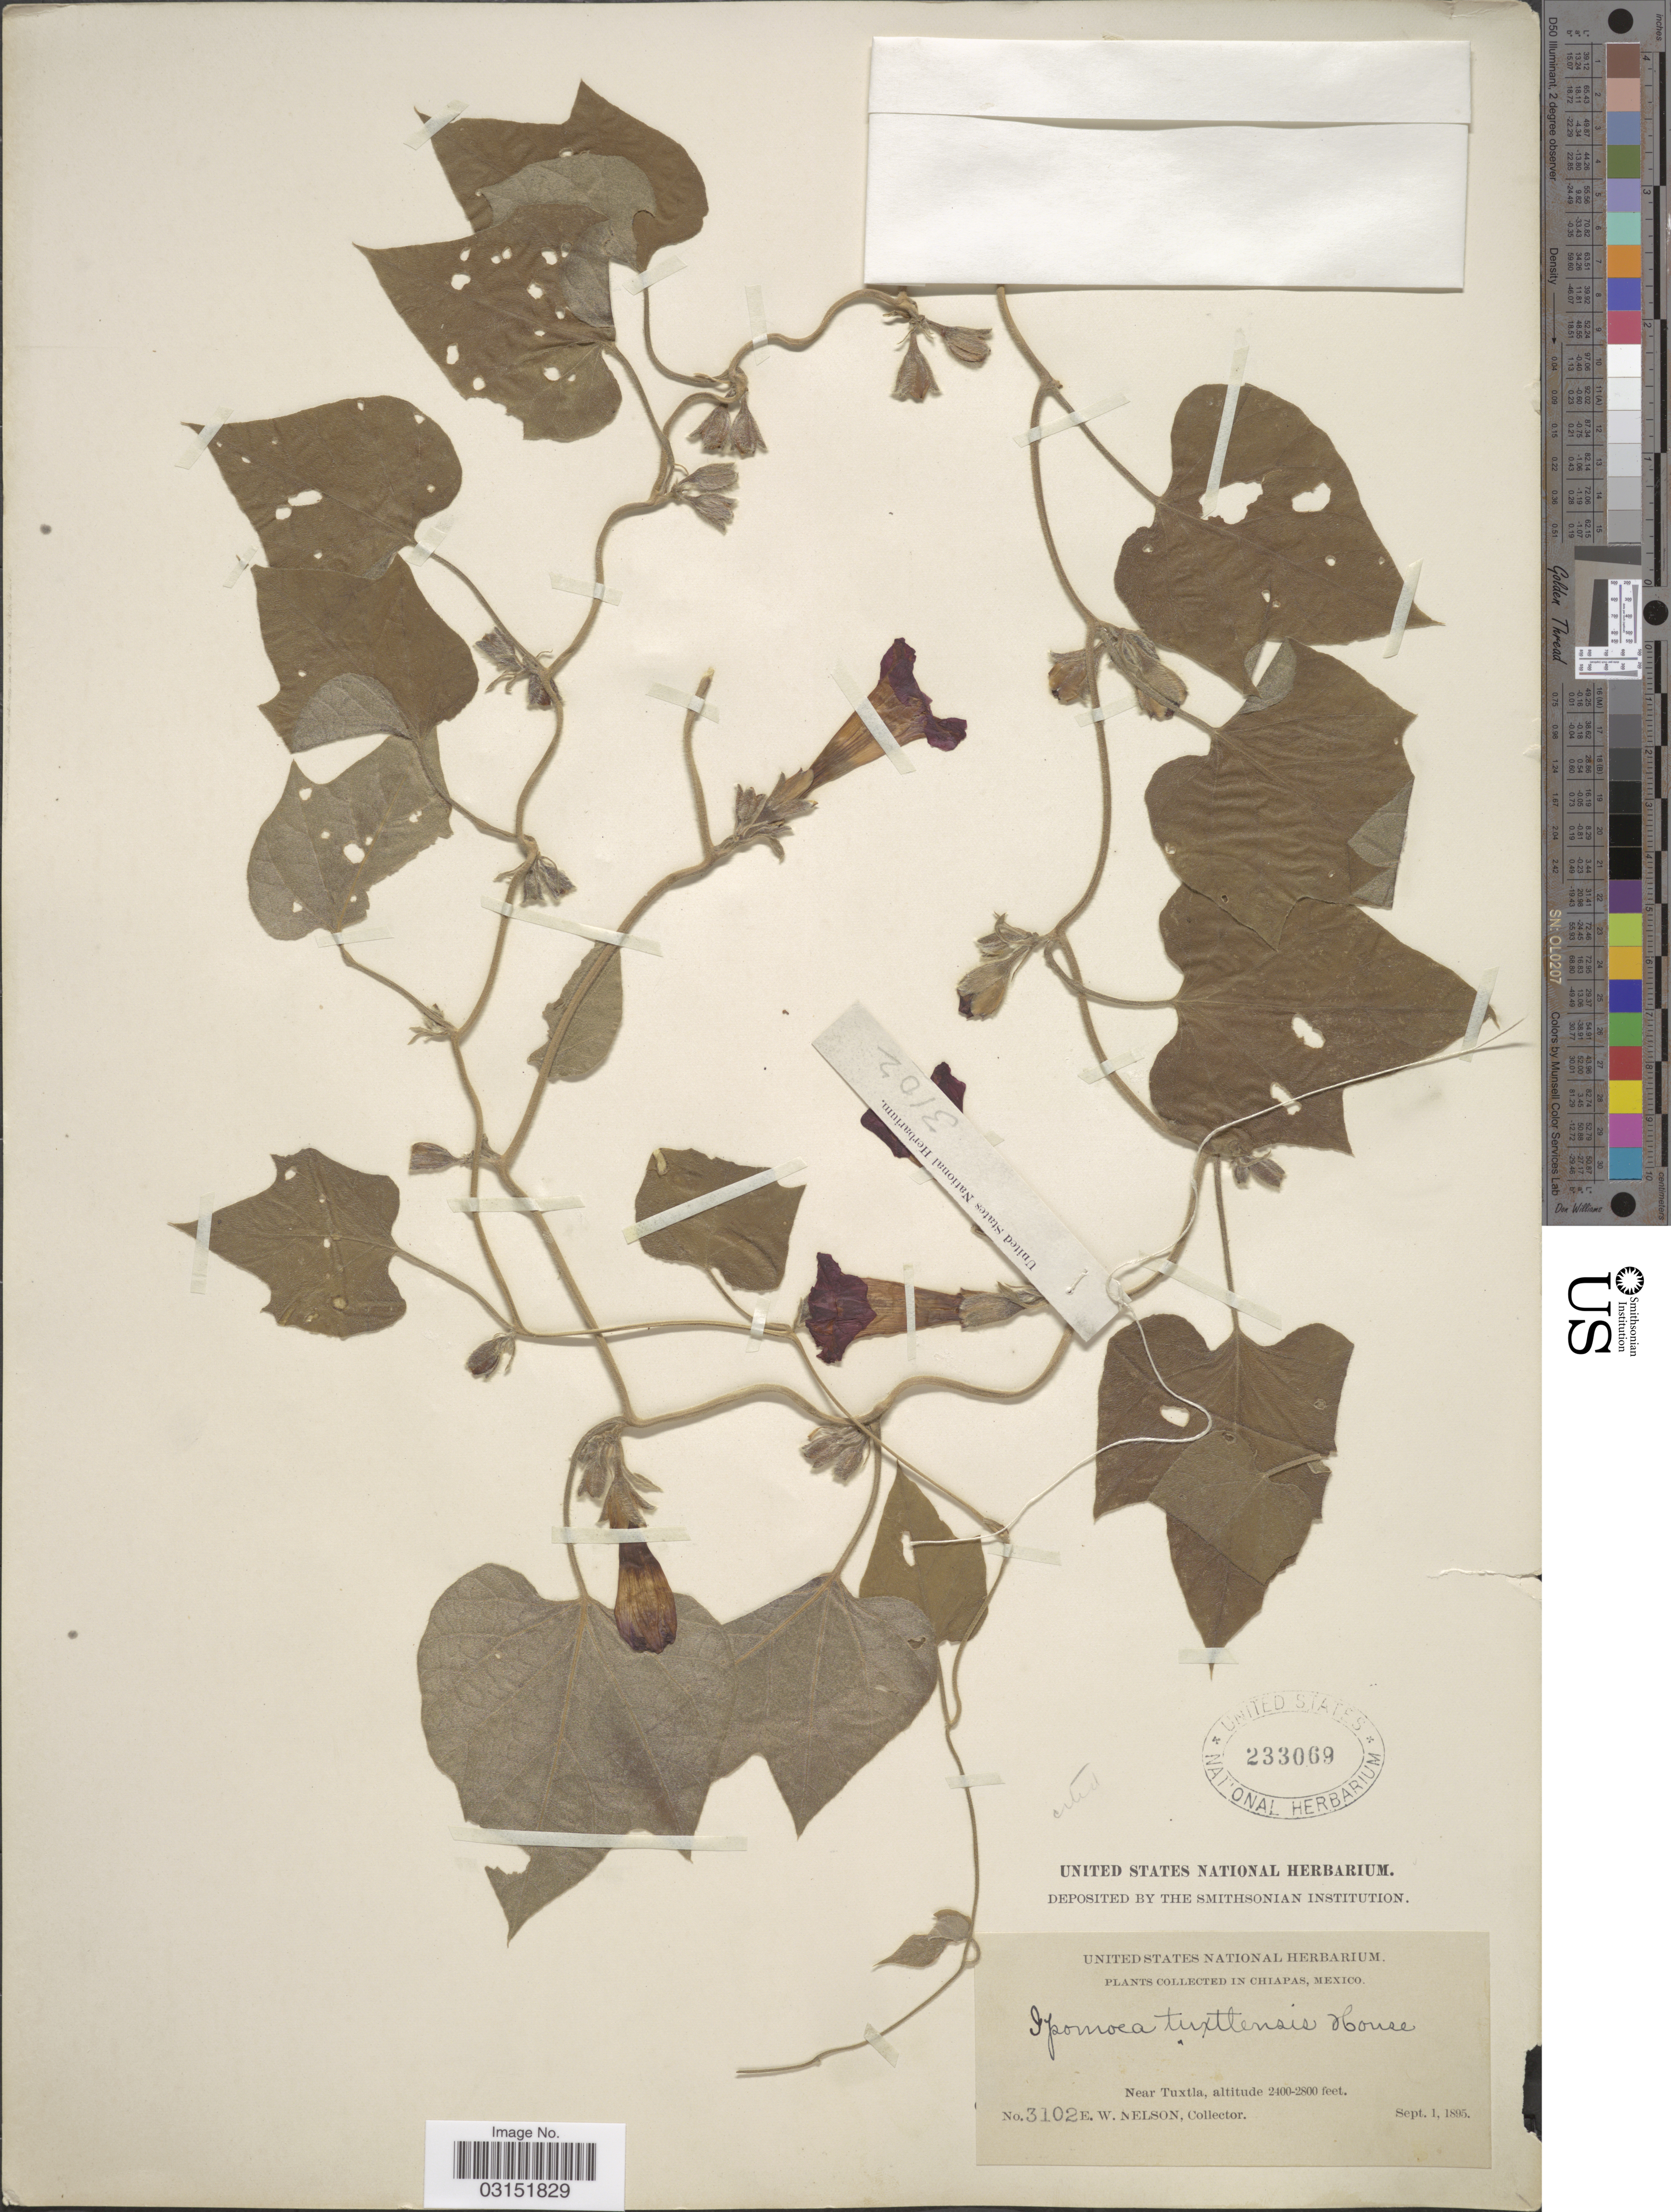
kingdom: Plantae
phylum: Tracheophyta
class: Magnoliopsida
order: Solanales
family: Convolvulaceae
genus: Ipomoea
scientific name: Ipomoea tuxtlensis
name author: House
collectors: E. W. Nelson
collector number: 3102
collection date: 1895-09-01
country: Mexico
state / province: Chiapas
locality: Near Tuxtla.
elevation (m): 732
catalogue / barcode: US 233069